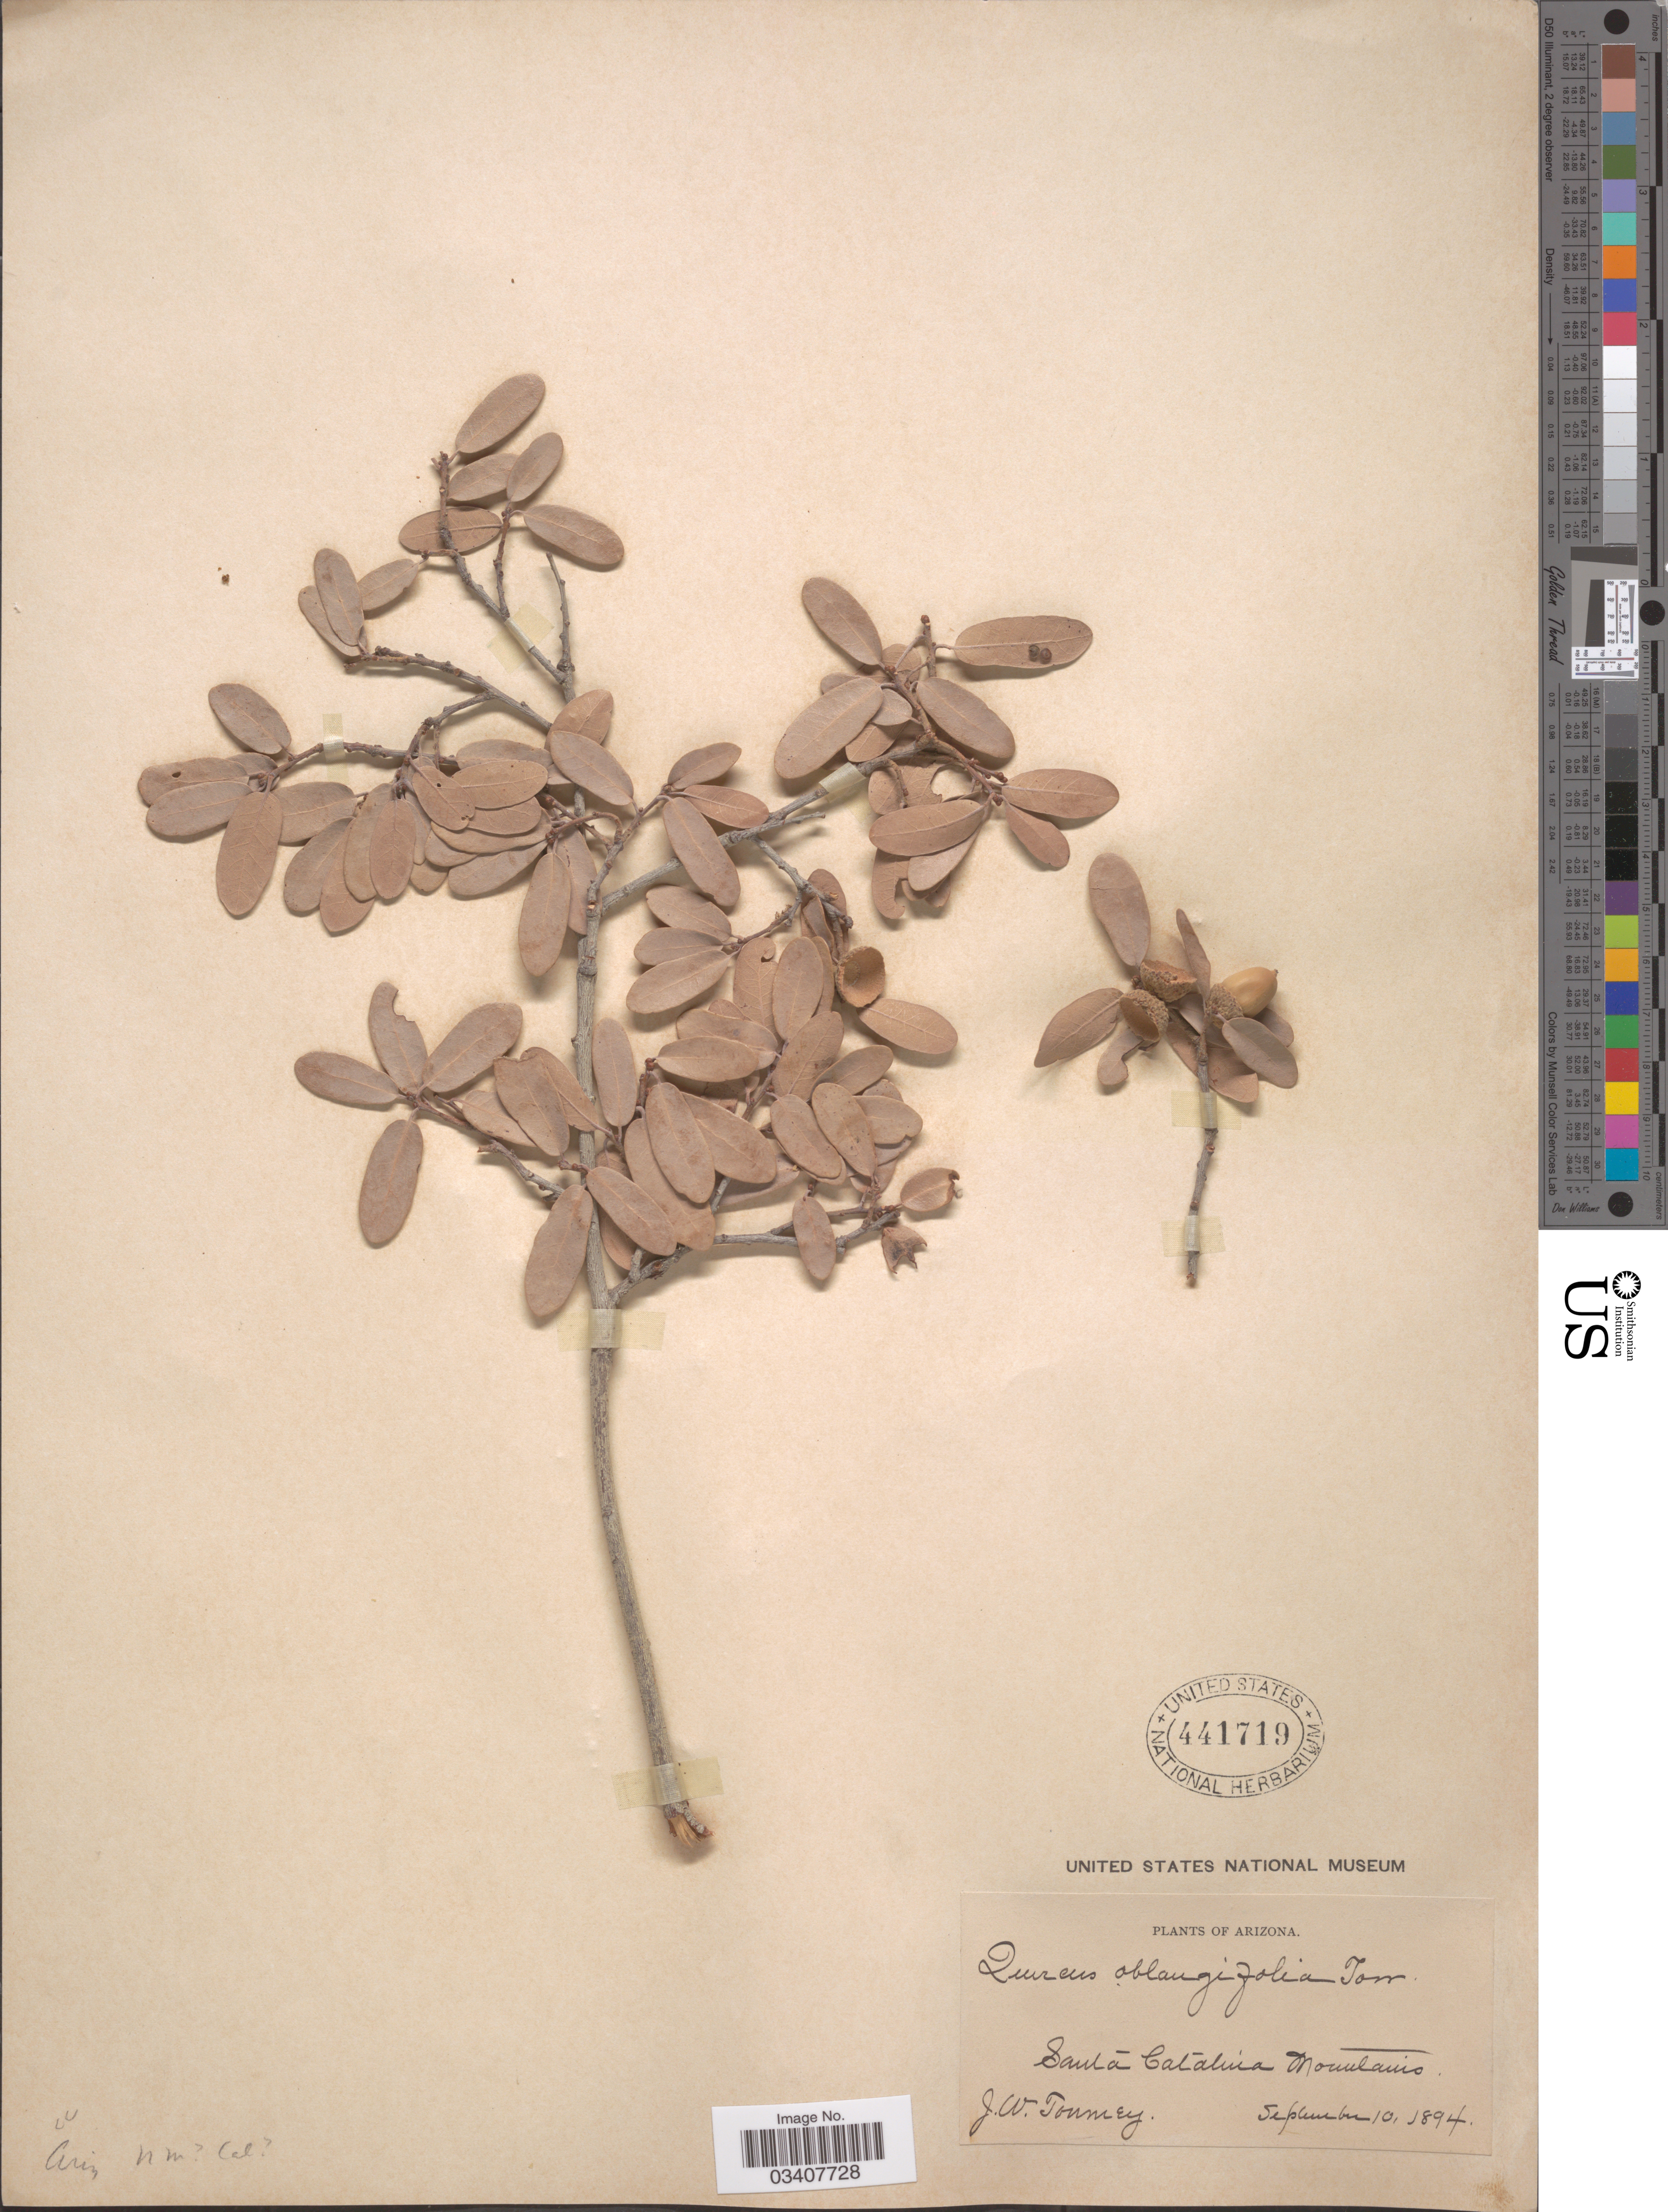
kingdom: Plantae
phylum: Tracheophyta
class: Magnoliopsida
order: Fagales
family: Fagaceae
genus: Quercus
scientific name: Quercus oblongifolia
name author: Torr.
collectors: J. W. Toumey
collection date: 1894-09-10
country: United States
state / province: Arizona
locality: Santa Catalina Mountains.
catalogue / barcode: US 441719